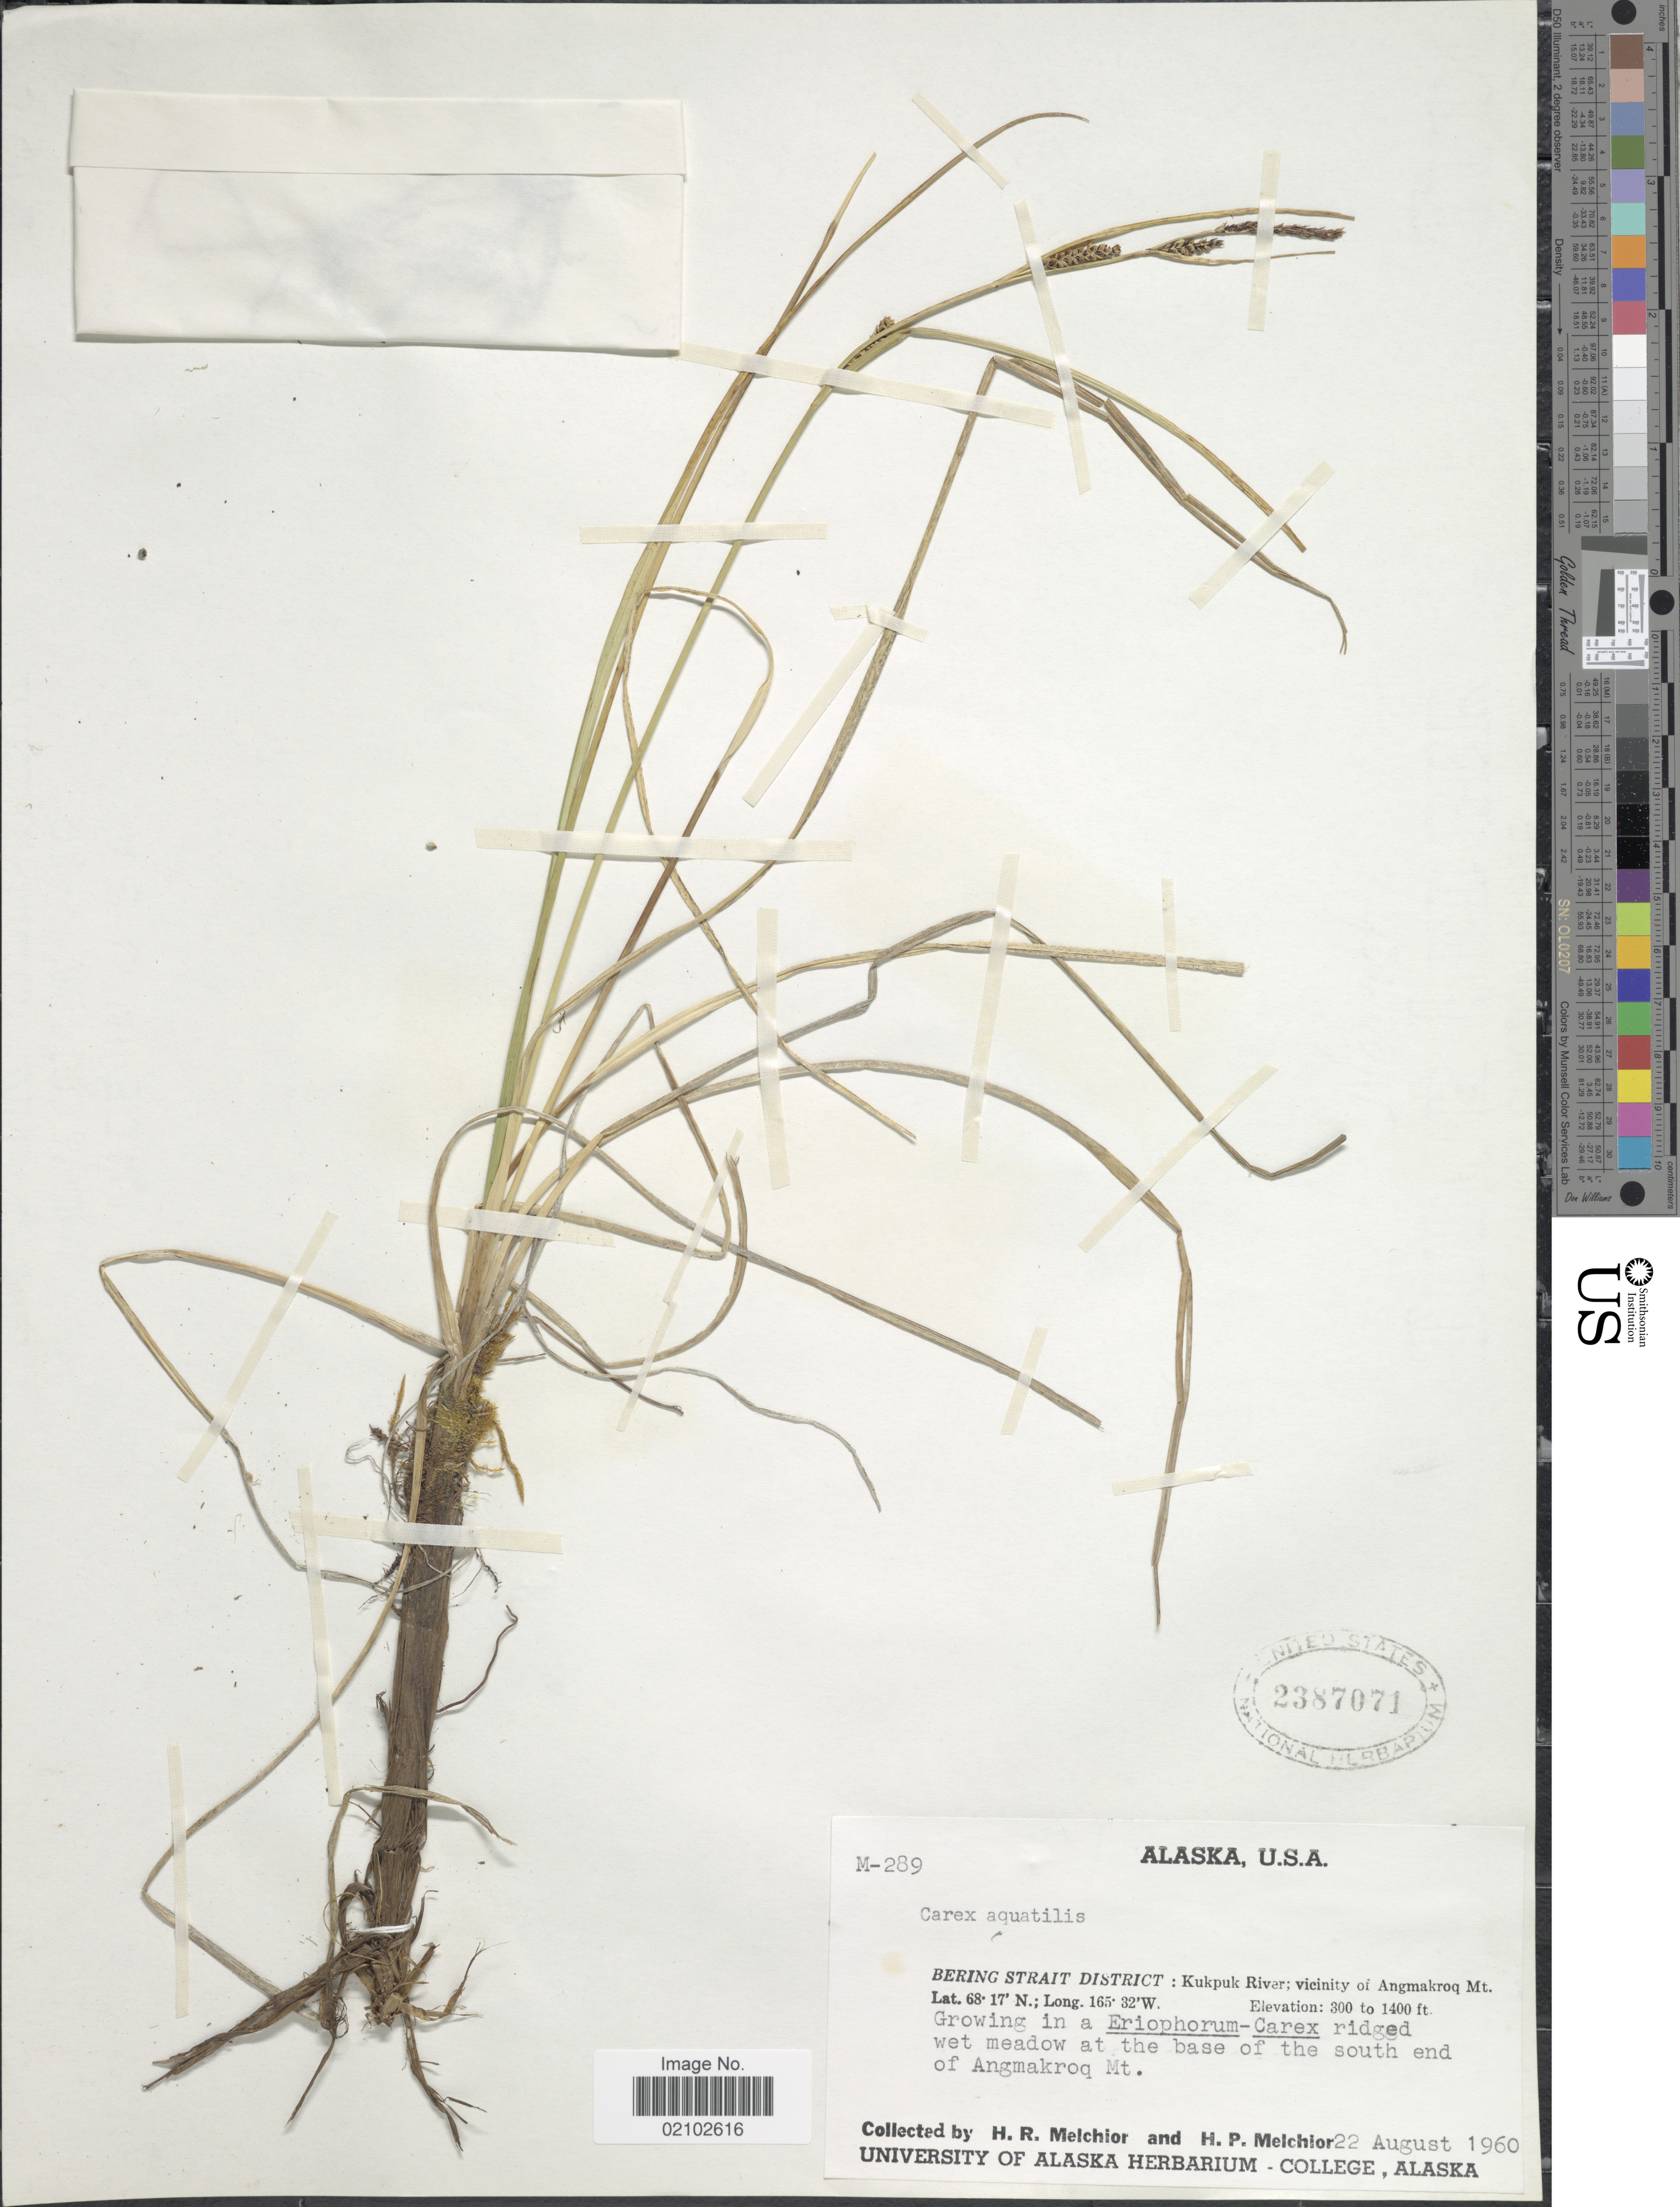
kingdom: Plantae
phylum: Tracheophyta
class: Liliopsida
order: Poales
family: Cyperaceae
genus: Carex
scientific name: Carex aquatilis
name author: Wahlenb.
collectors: H. R. Melchior & H. P. Melchior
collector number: M-289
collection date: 1960-08-22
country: United States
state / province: Alaska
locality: Bering Strait District: Kupuk River: vicinity of Angmakroq Mt., in a ridged wet meadow at the base of the south end of Ankmakroq Mt.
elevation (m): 91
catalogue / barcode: US 2387071